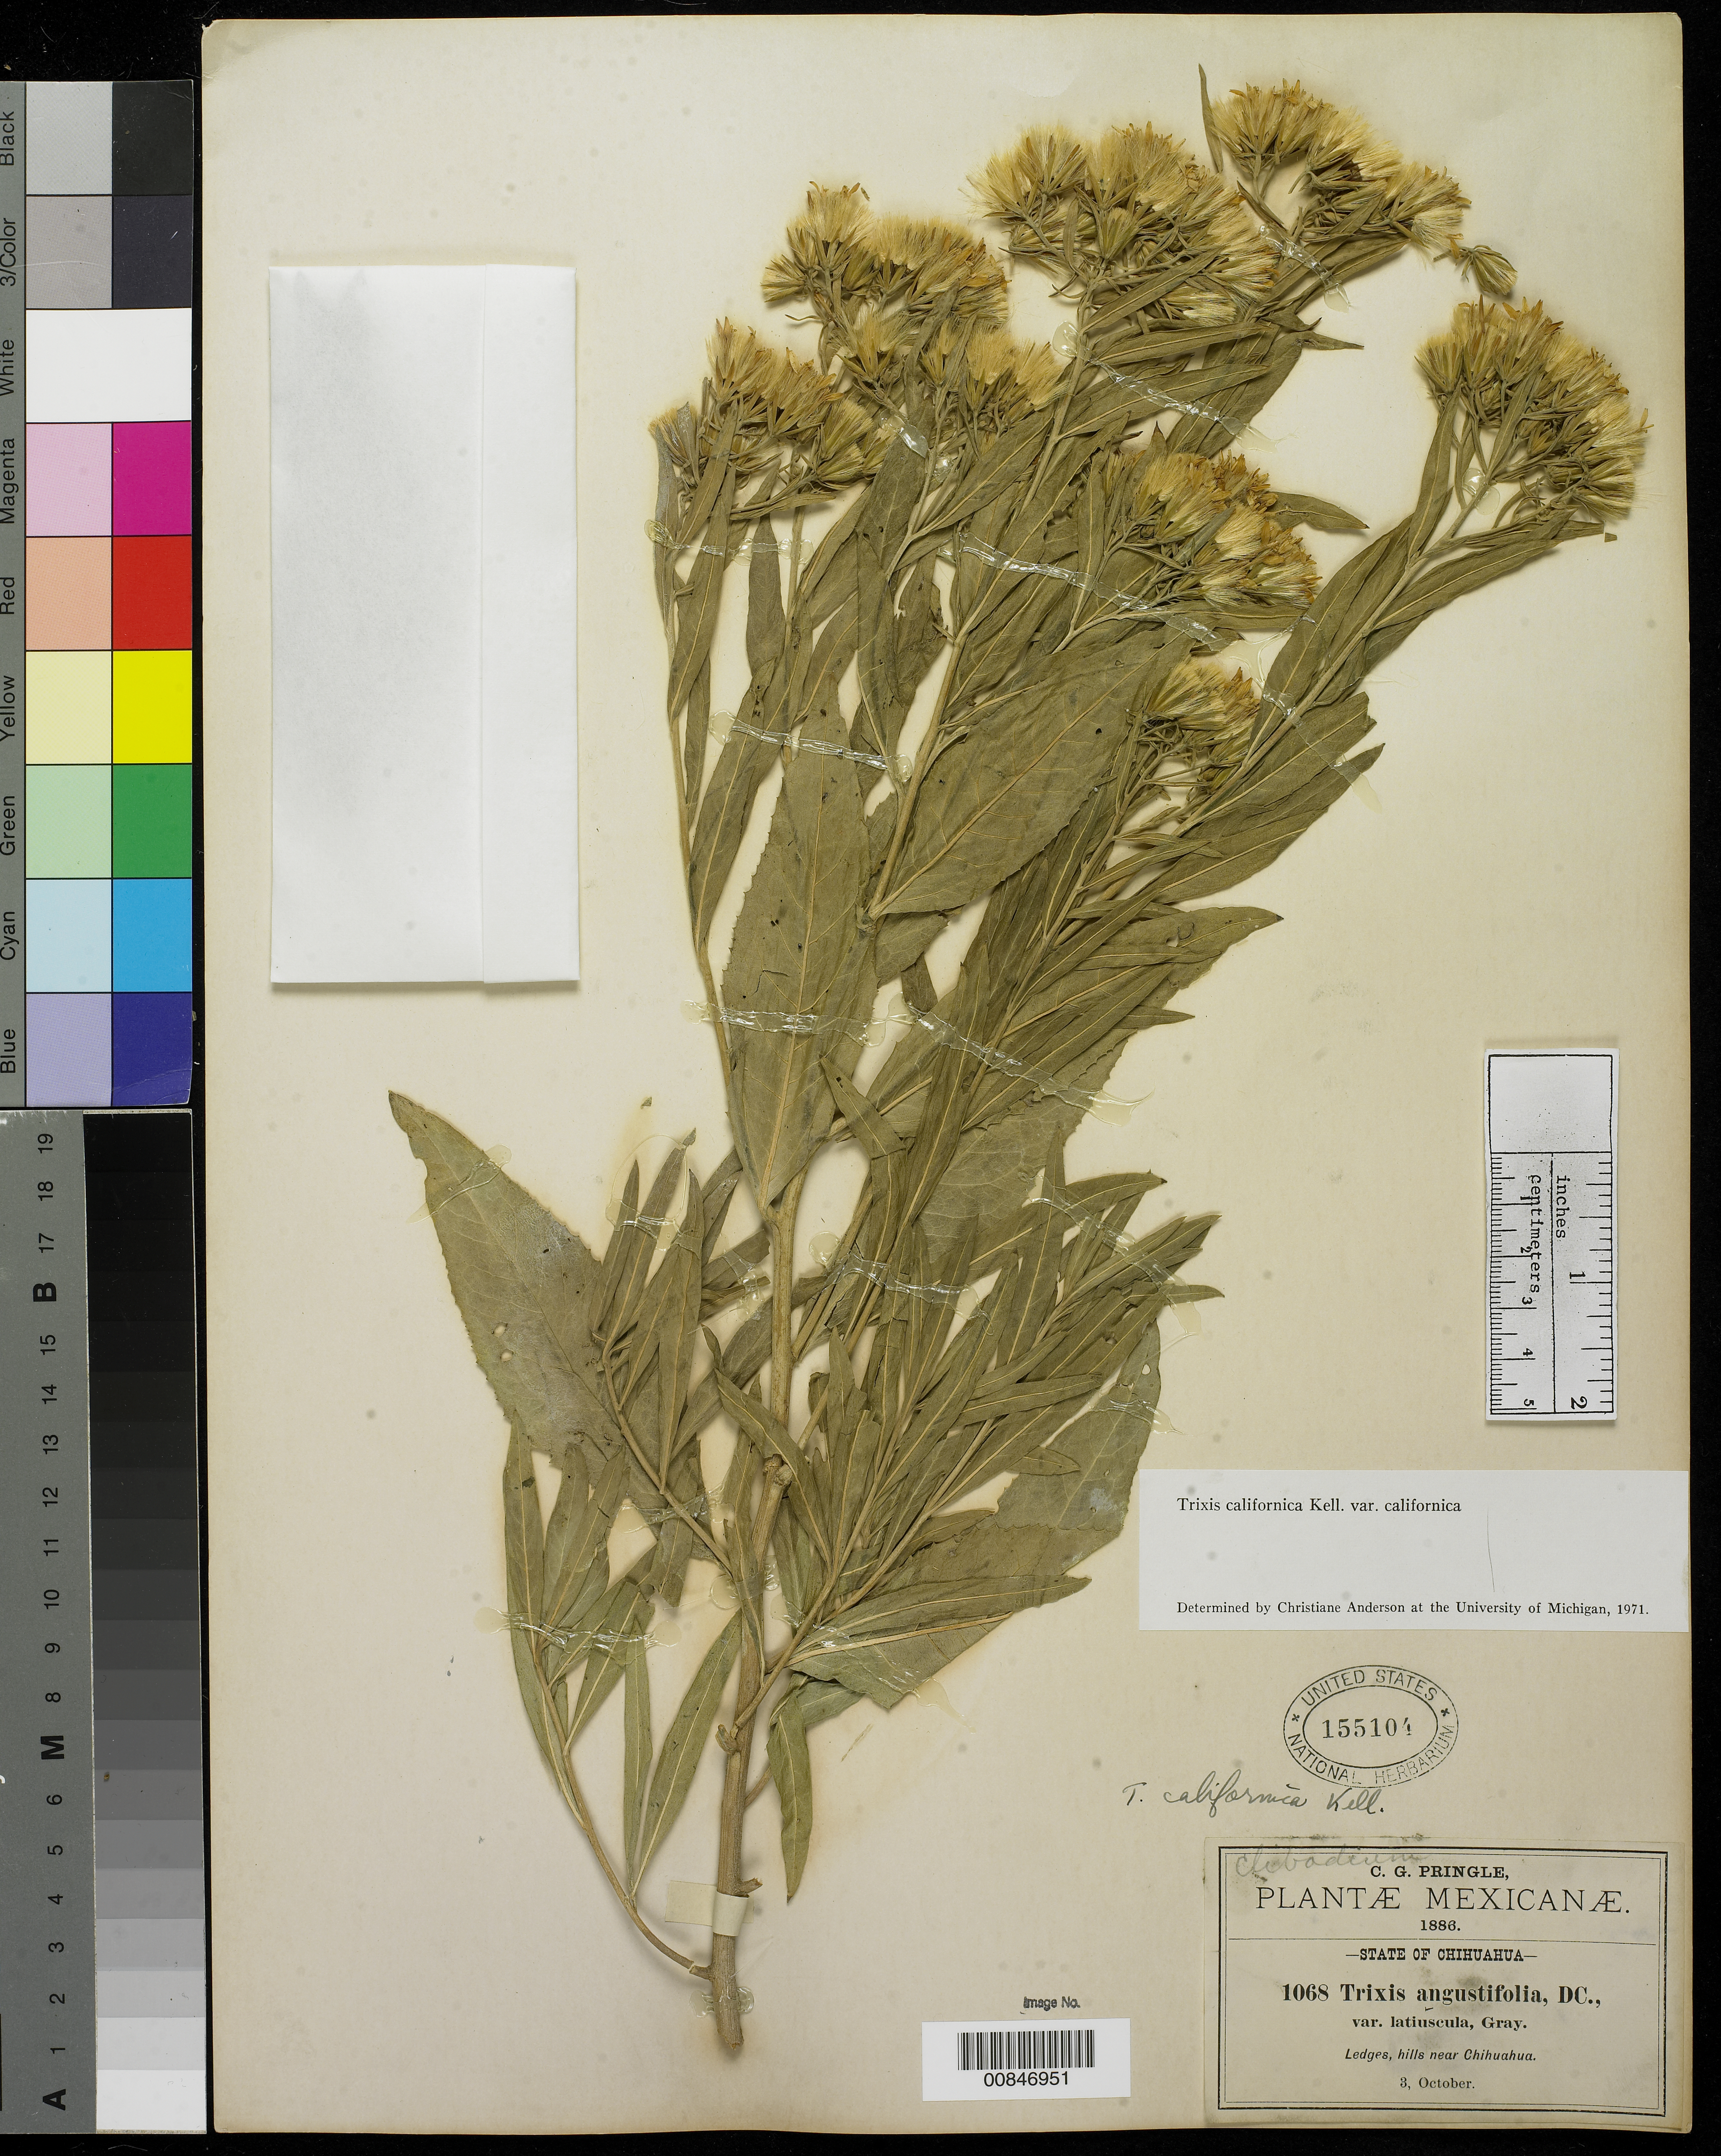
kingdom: Plantae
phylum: Tracheophyta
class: Magnoliopsida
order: Asterales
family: Asteraceae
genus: Trixis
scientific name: Trixis californica var. californica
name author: Kellogg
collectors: C. G. Pringle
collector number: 1068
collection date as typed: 03 Oct 1886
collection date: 1886-10-03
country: Mexico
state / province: Chihuahua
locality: Hills near Chihuahua.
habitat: Ledges.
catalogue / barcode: US 155104